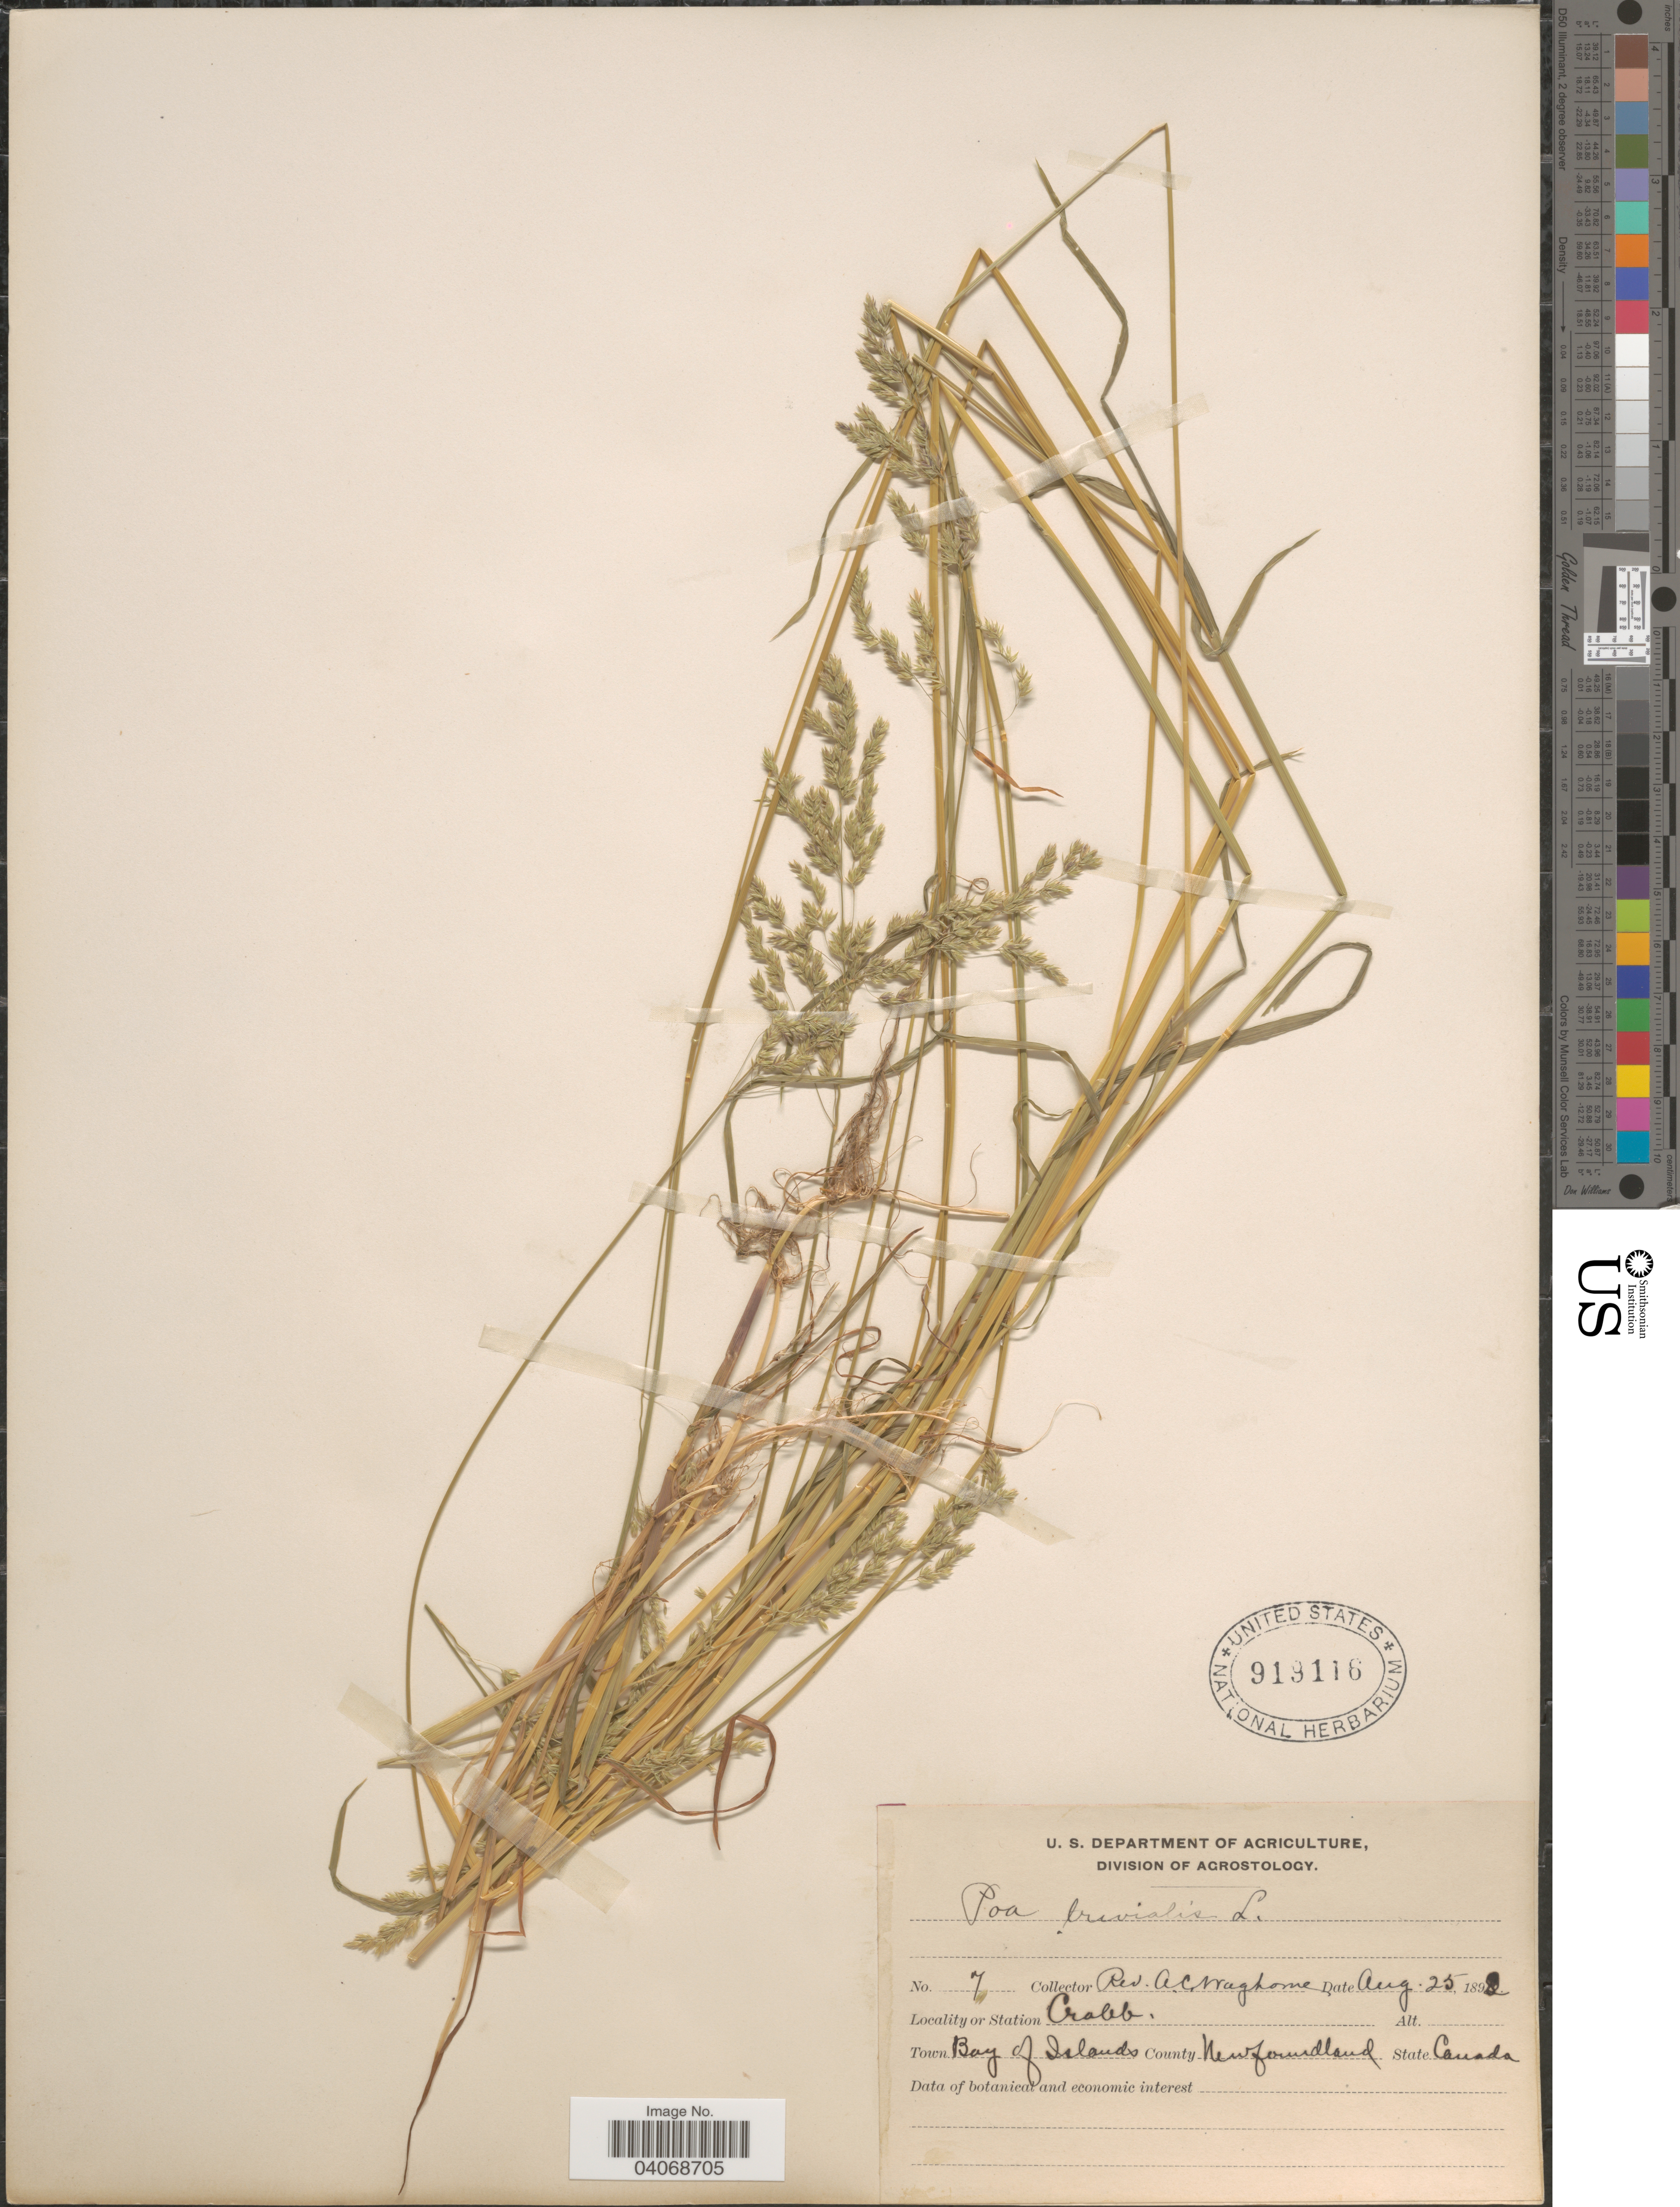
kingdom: Plantae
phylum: Tracheophyta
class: Liliopsida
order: Poales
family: Poaceae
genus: Poa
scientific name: Poa trivialis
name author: L.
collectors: A. Waghorne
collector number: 7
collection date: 1892-08-25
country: Canada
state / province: Newfoundland and Labrador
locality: Crabb. Town Bay of Islands. County Newfoundland.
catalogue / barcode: US 919116